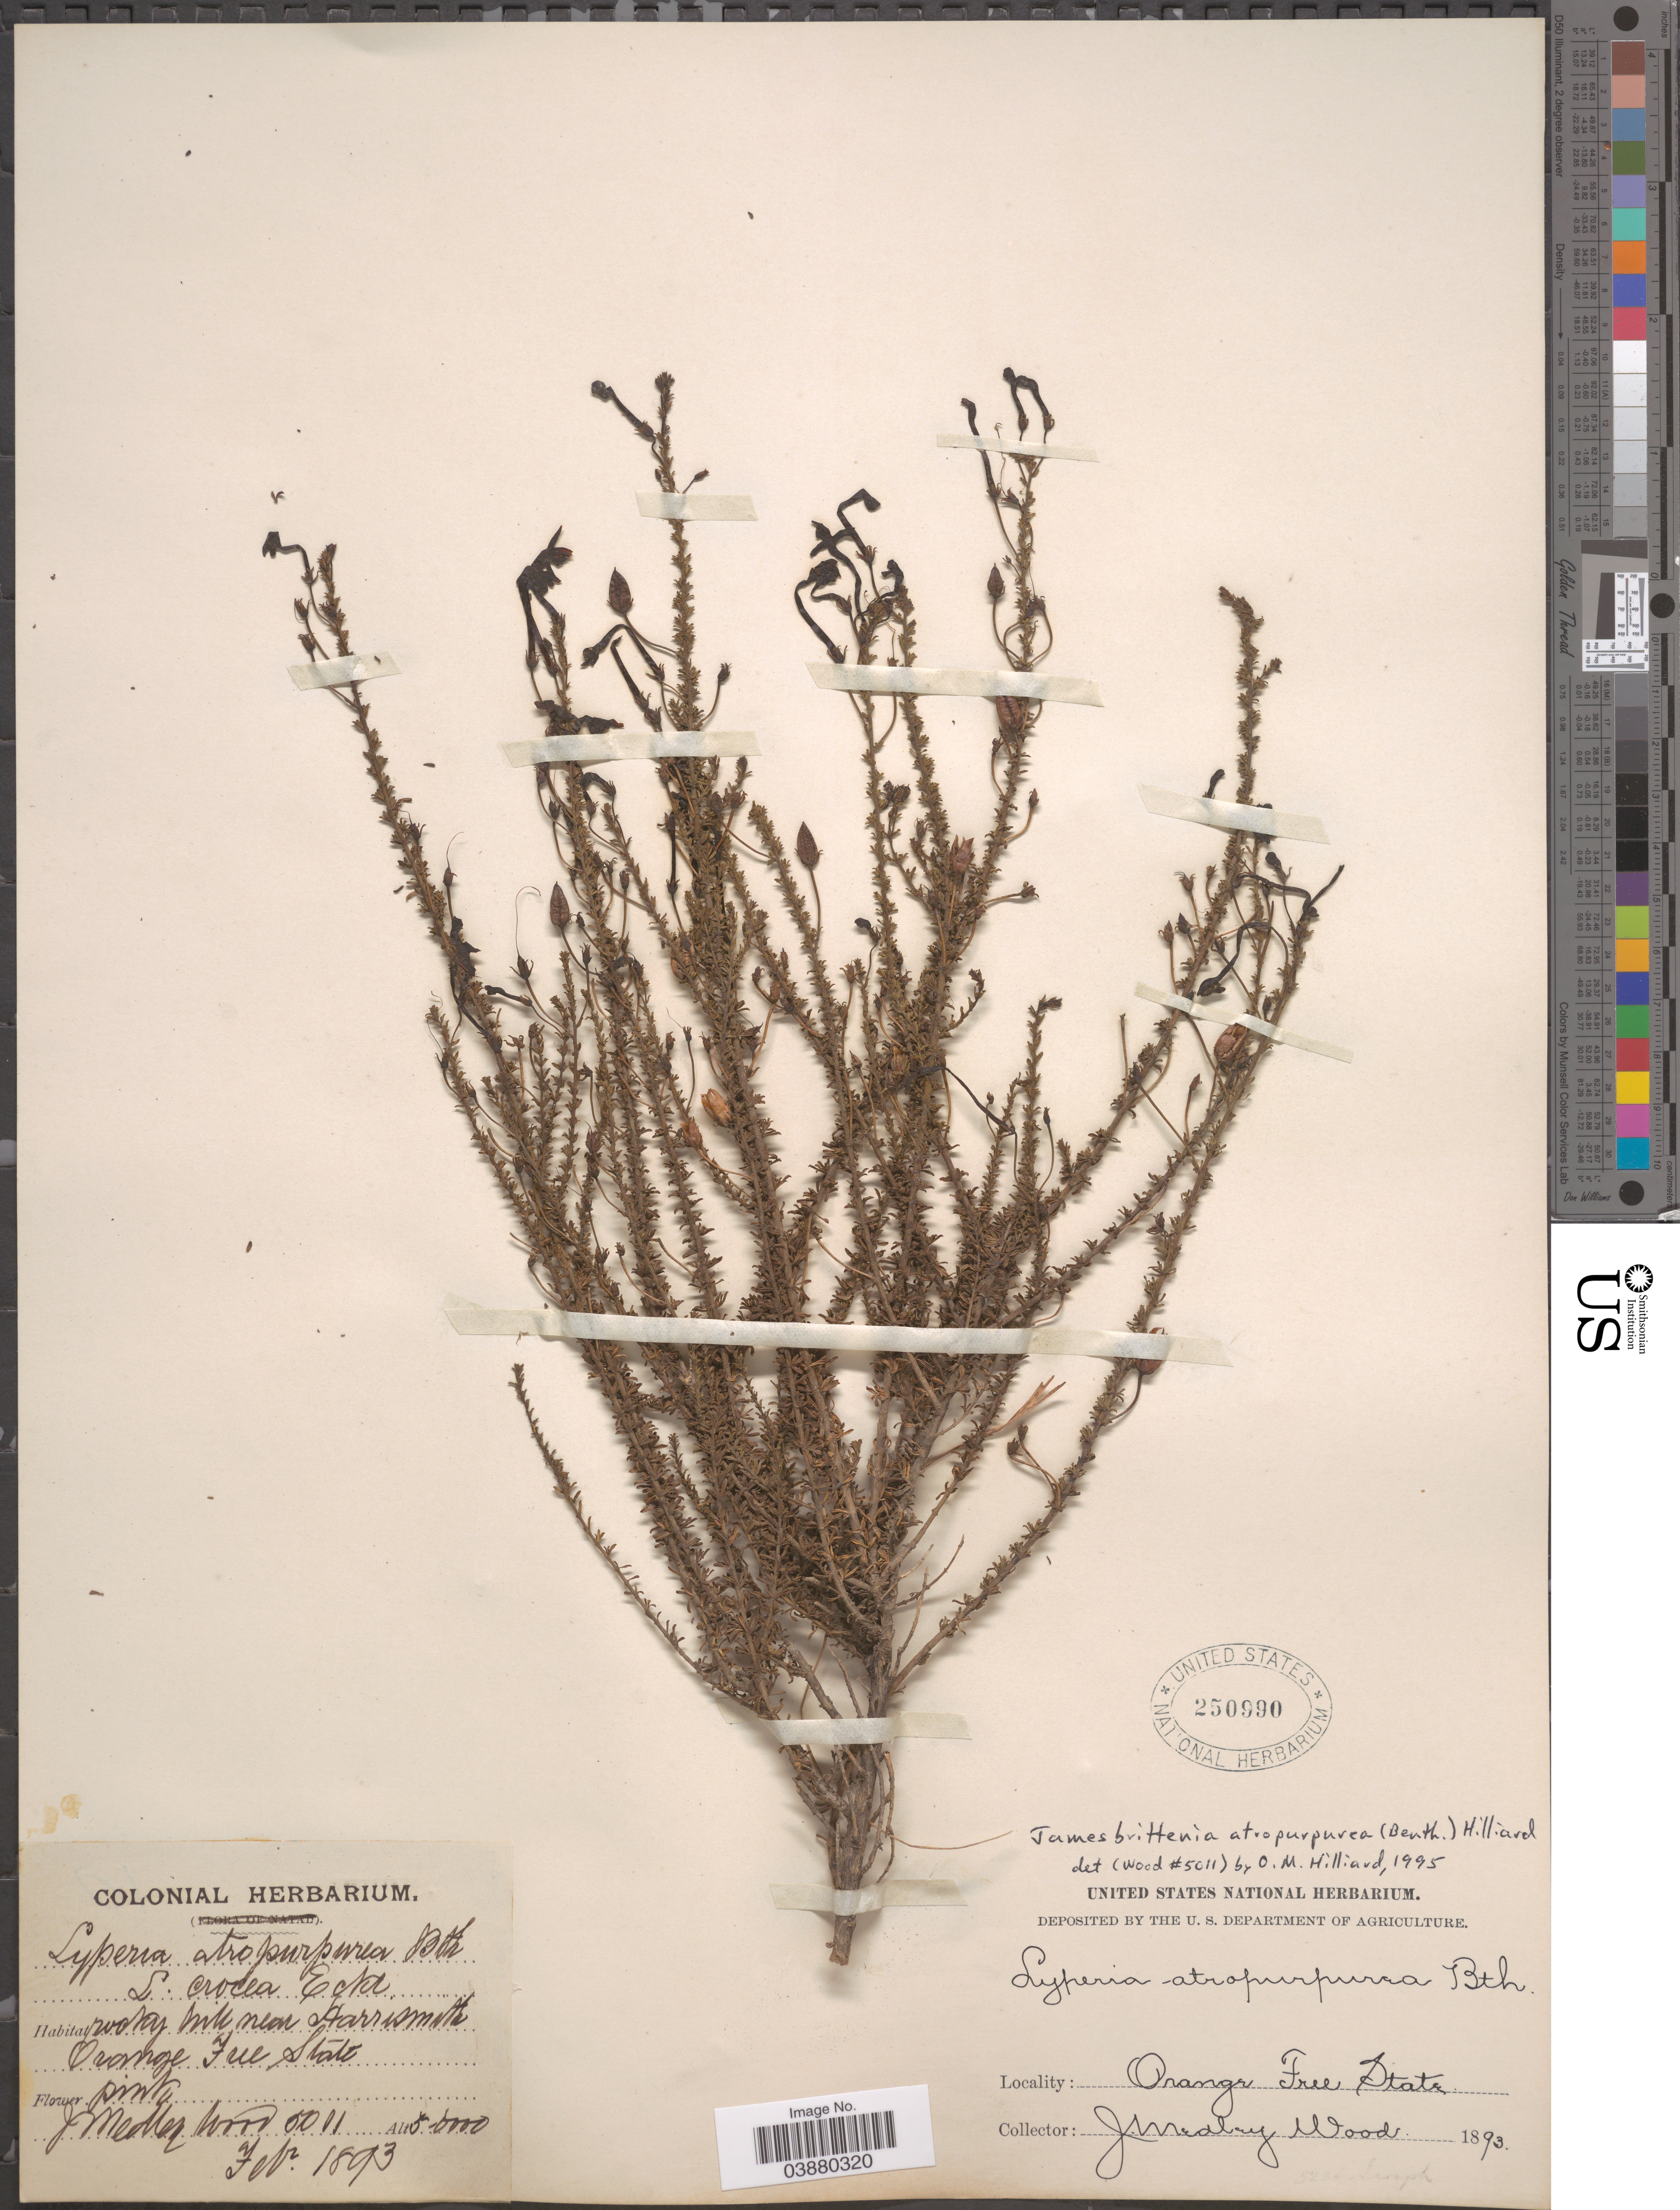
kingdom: Plantae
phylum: Tracheophyta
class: Magnoliopsida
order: Lamiales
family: Scrophulariaceae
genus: Jamesbrittenia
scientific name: Jamesbrittenia atropurpurea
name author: (Benth.) Hilliard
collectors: J. Medley Wood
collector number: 5001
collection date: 1893-02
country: South Africa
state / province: Free State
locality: Orange Free State near Harrismith.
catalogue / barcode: US 250990